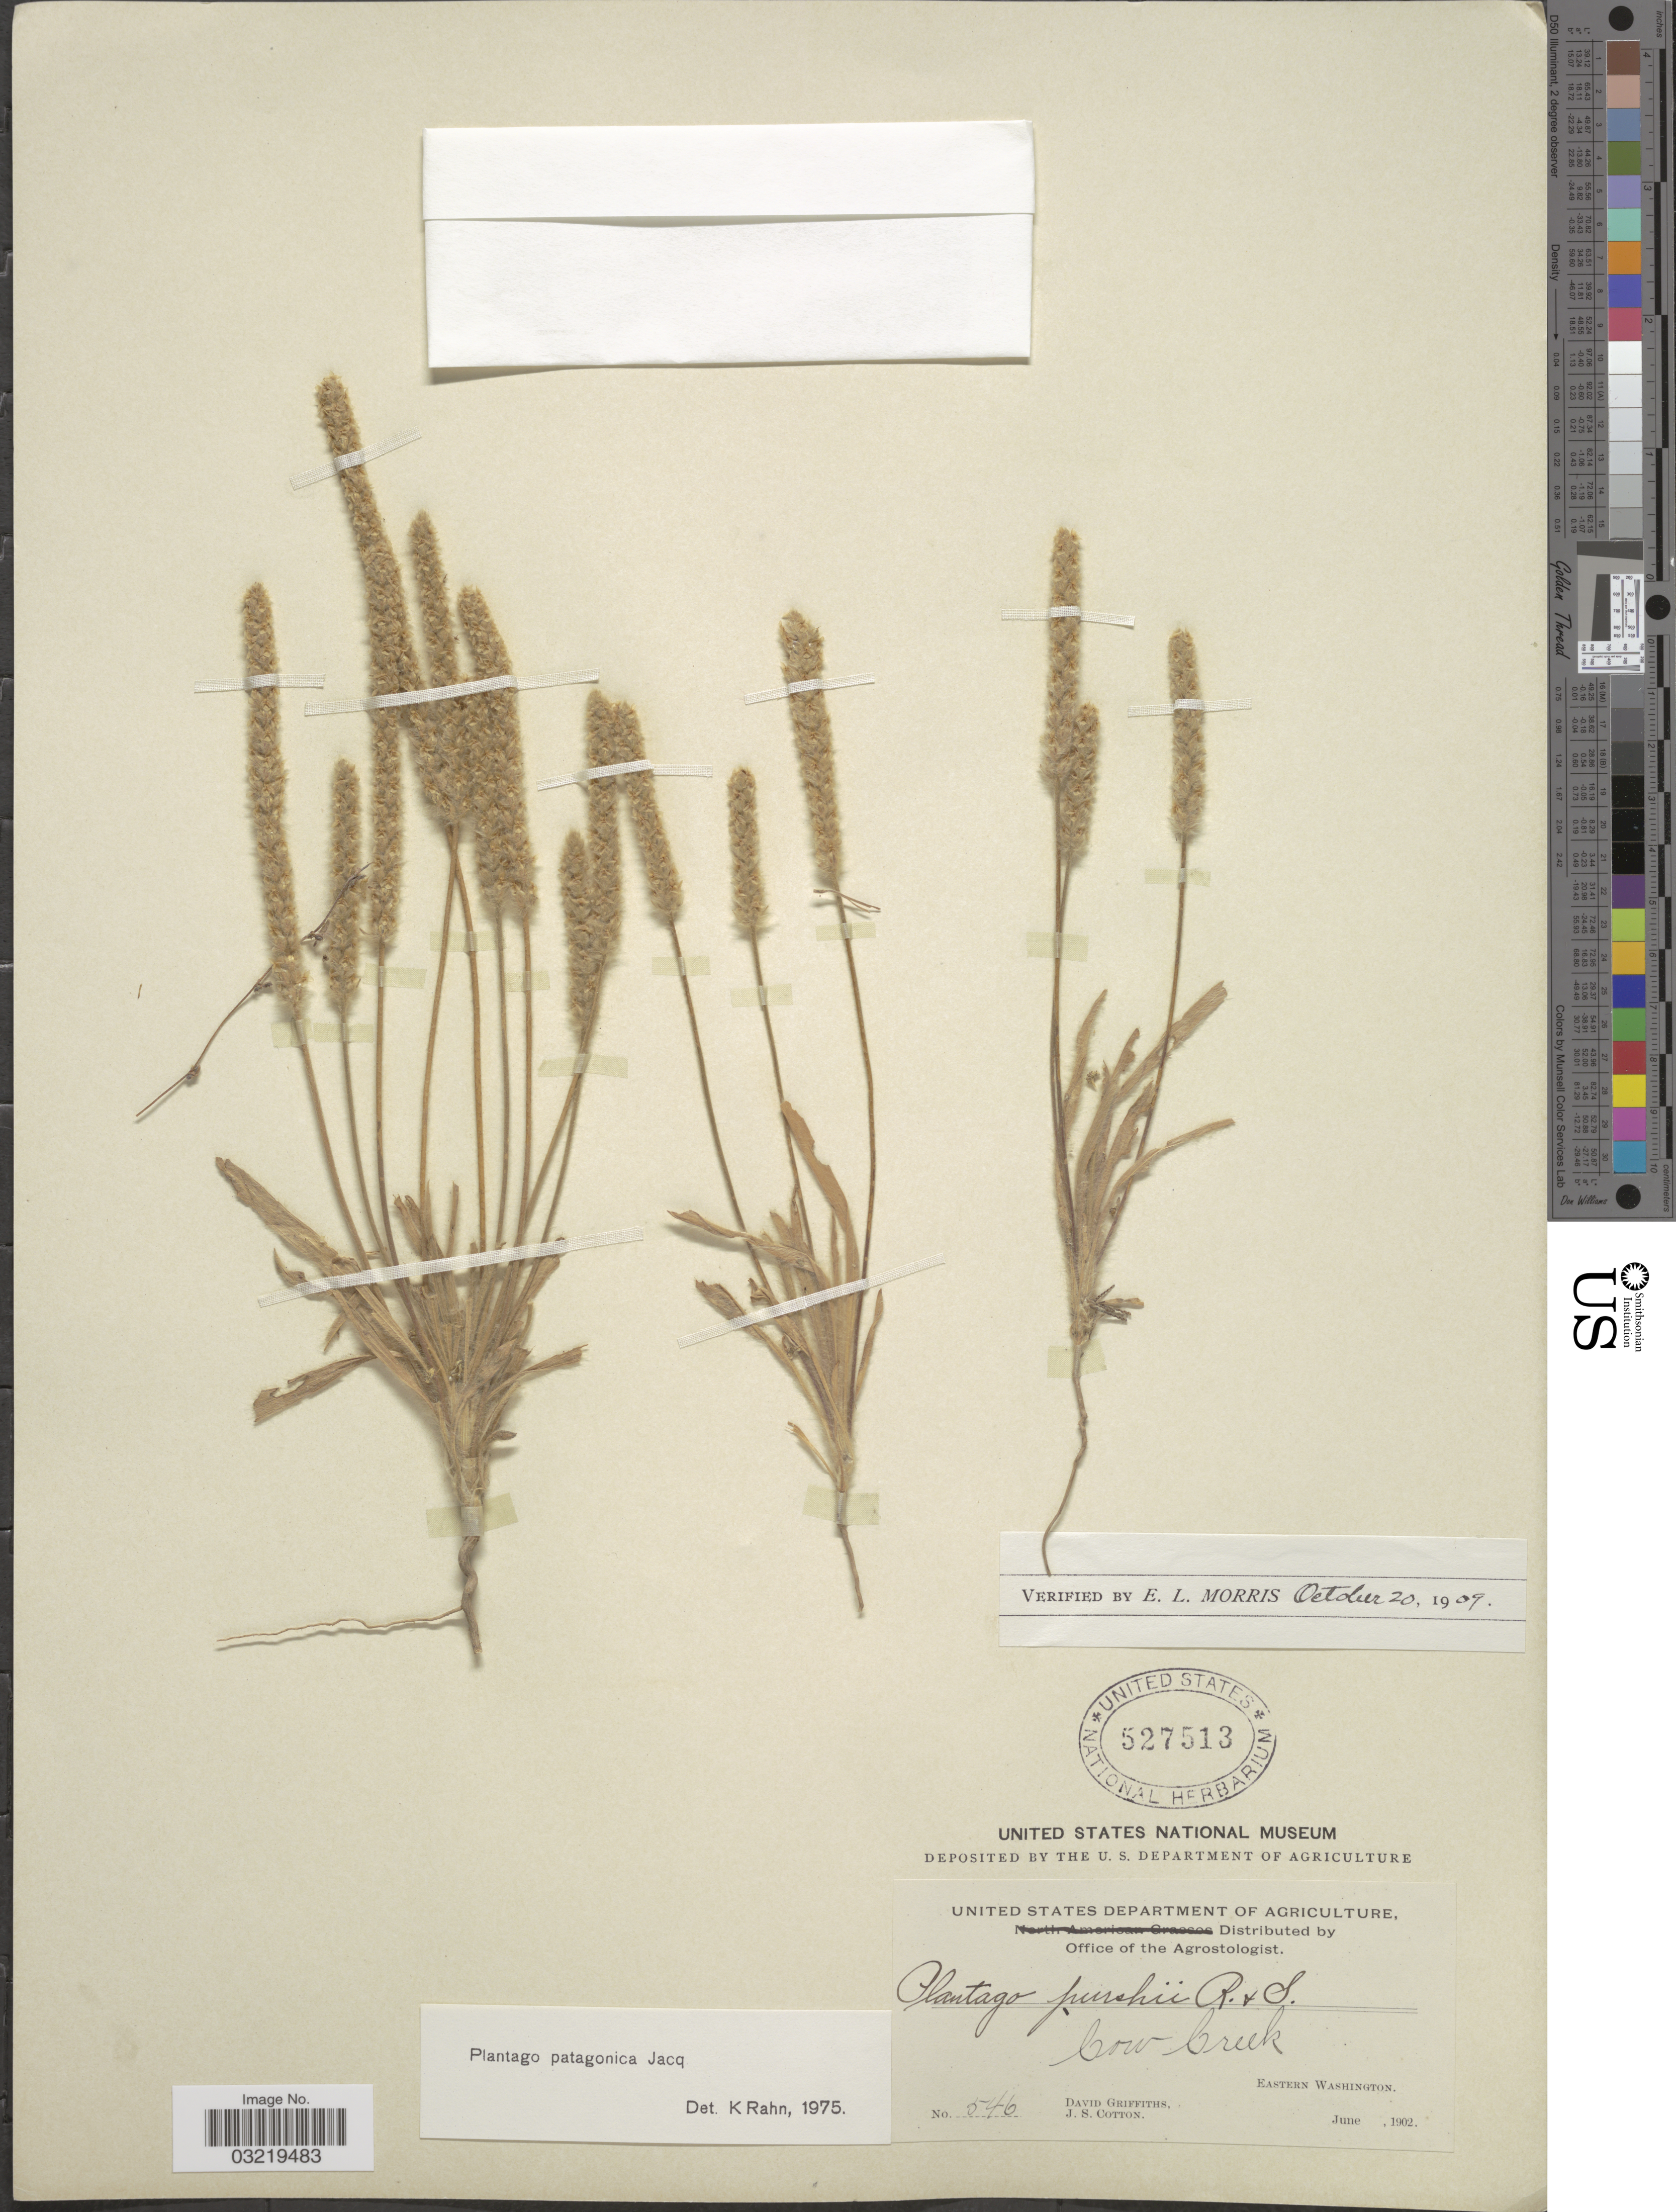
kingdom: Plantae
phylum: Tracheophyta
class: Magnoliopsida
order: Lamiales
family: Plantaginaceae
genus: Plantago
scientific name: Plantago patagonica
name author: Jacq.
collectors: D. Griffiths & J. S. Cotton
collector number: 546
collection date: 1902-06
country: United States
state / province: Washington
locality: Cow Creek. Eastern Washington.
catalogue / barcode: US 527513